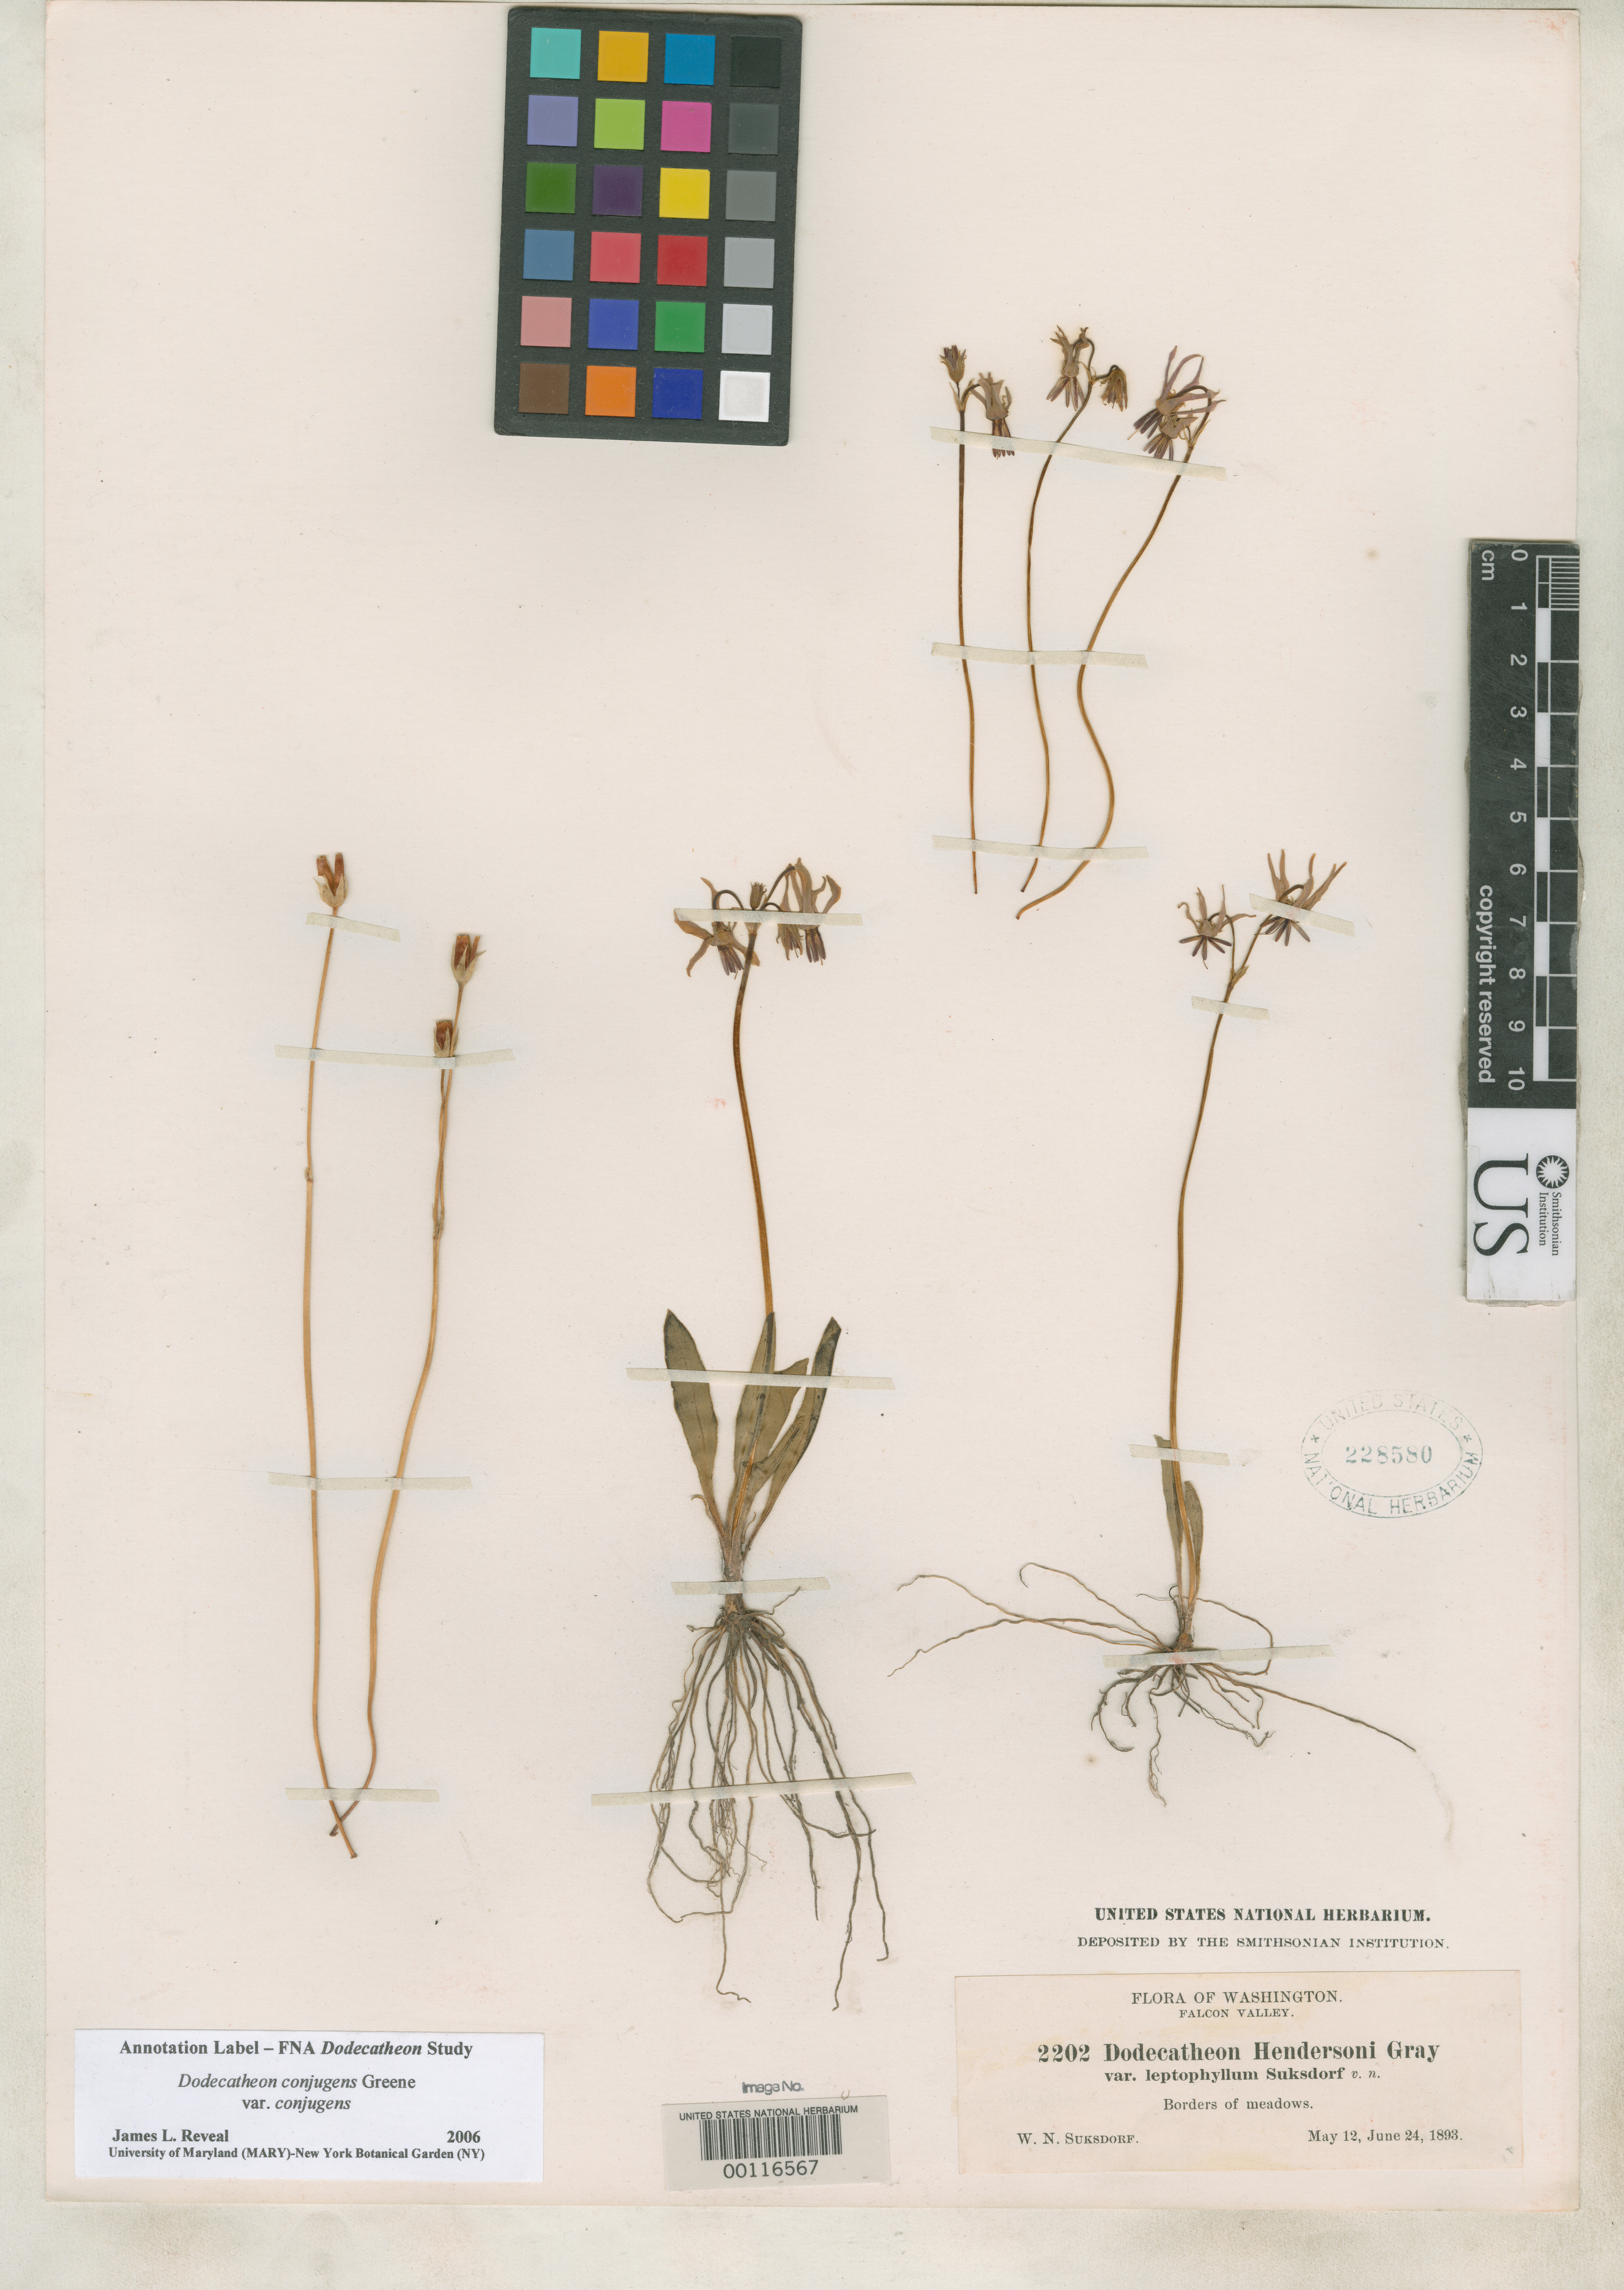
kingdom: Plantae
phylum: Tracheophyta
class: Magnoliopsida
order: Ericales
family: Primulaceae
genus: Dodecatheon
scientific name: Dodecatheon hendersonii var. leptophyllum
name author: Suksd.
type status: Isotype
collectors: W. N. Suksdorf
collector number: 2202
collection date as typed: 12 May 1893 and 24 Jun 1893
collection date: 1893-05-12,1893-06-24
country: United States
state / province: Washington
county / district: Klickitat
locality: Falcon Valley.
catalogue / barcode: US 228580